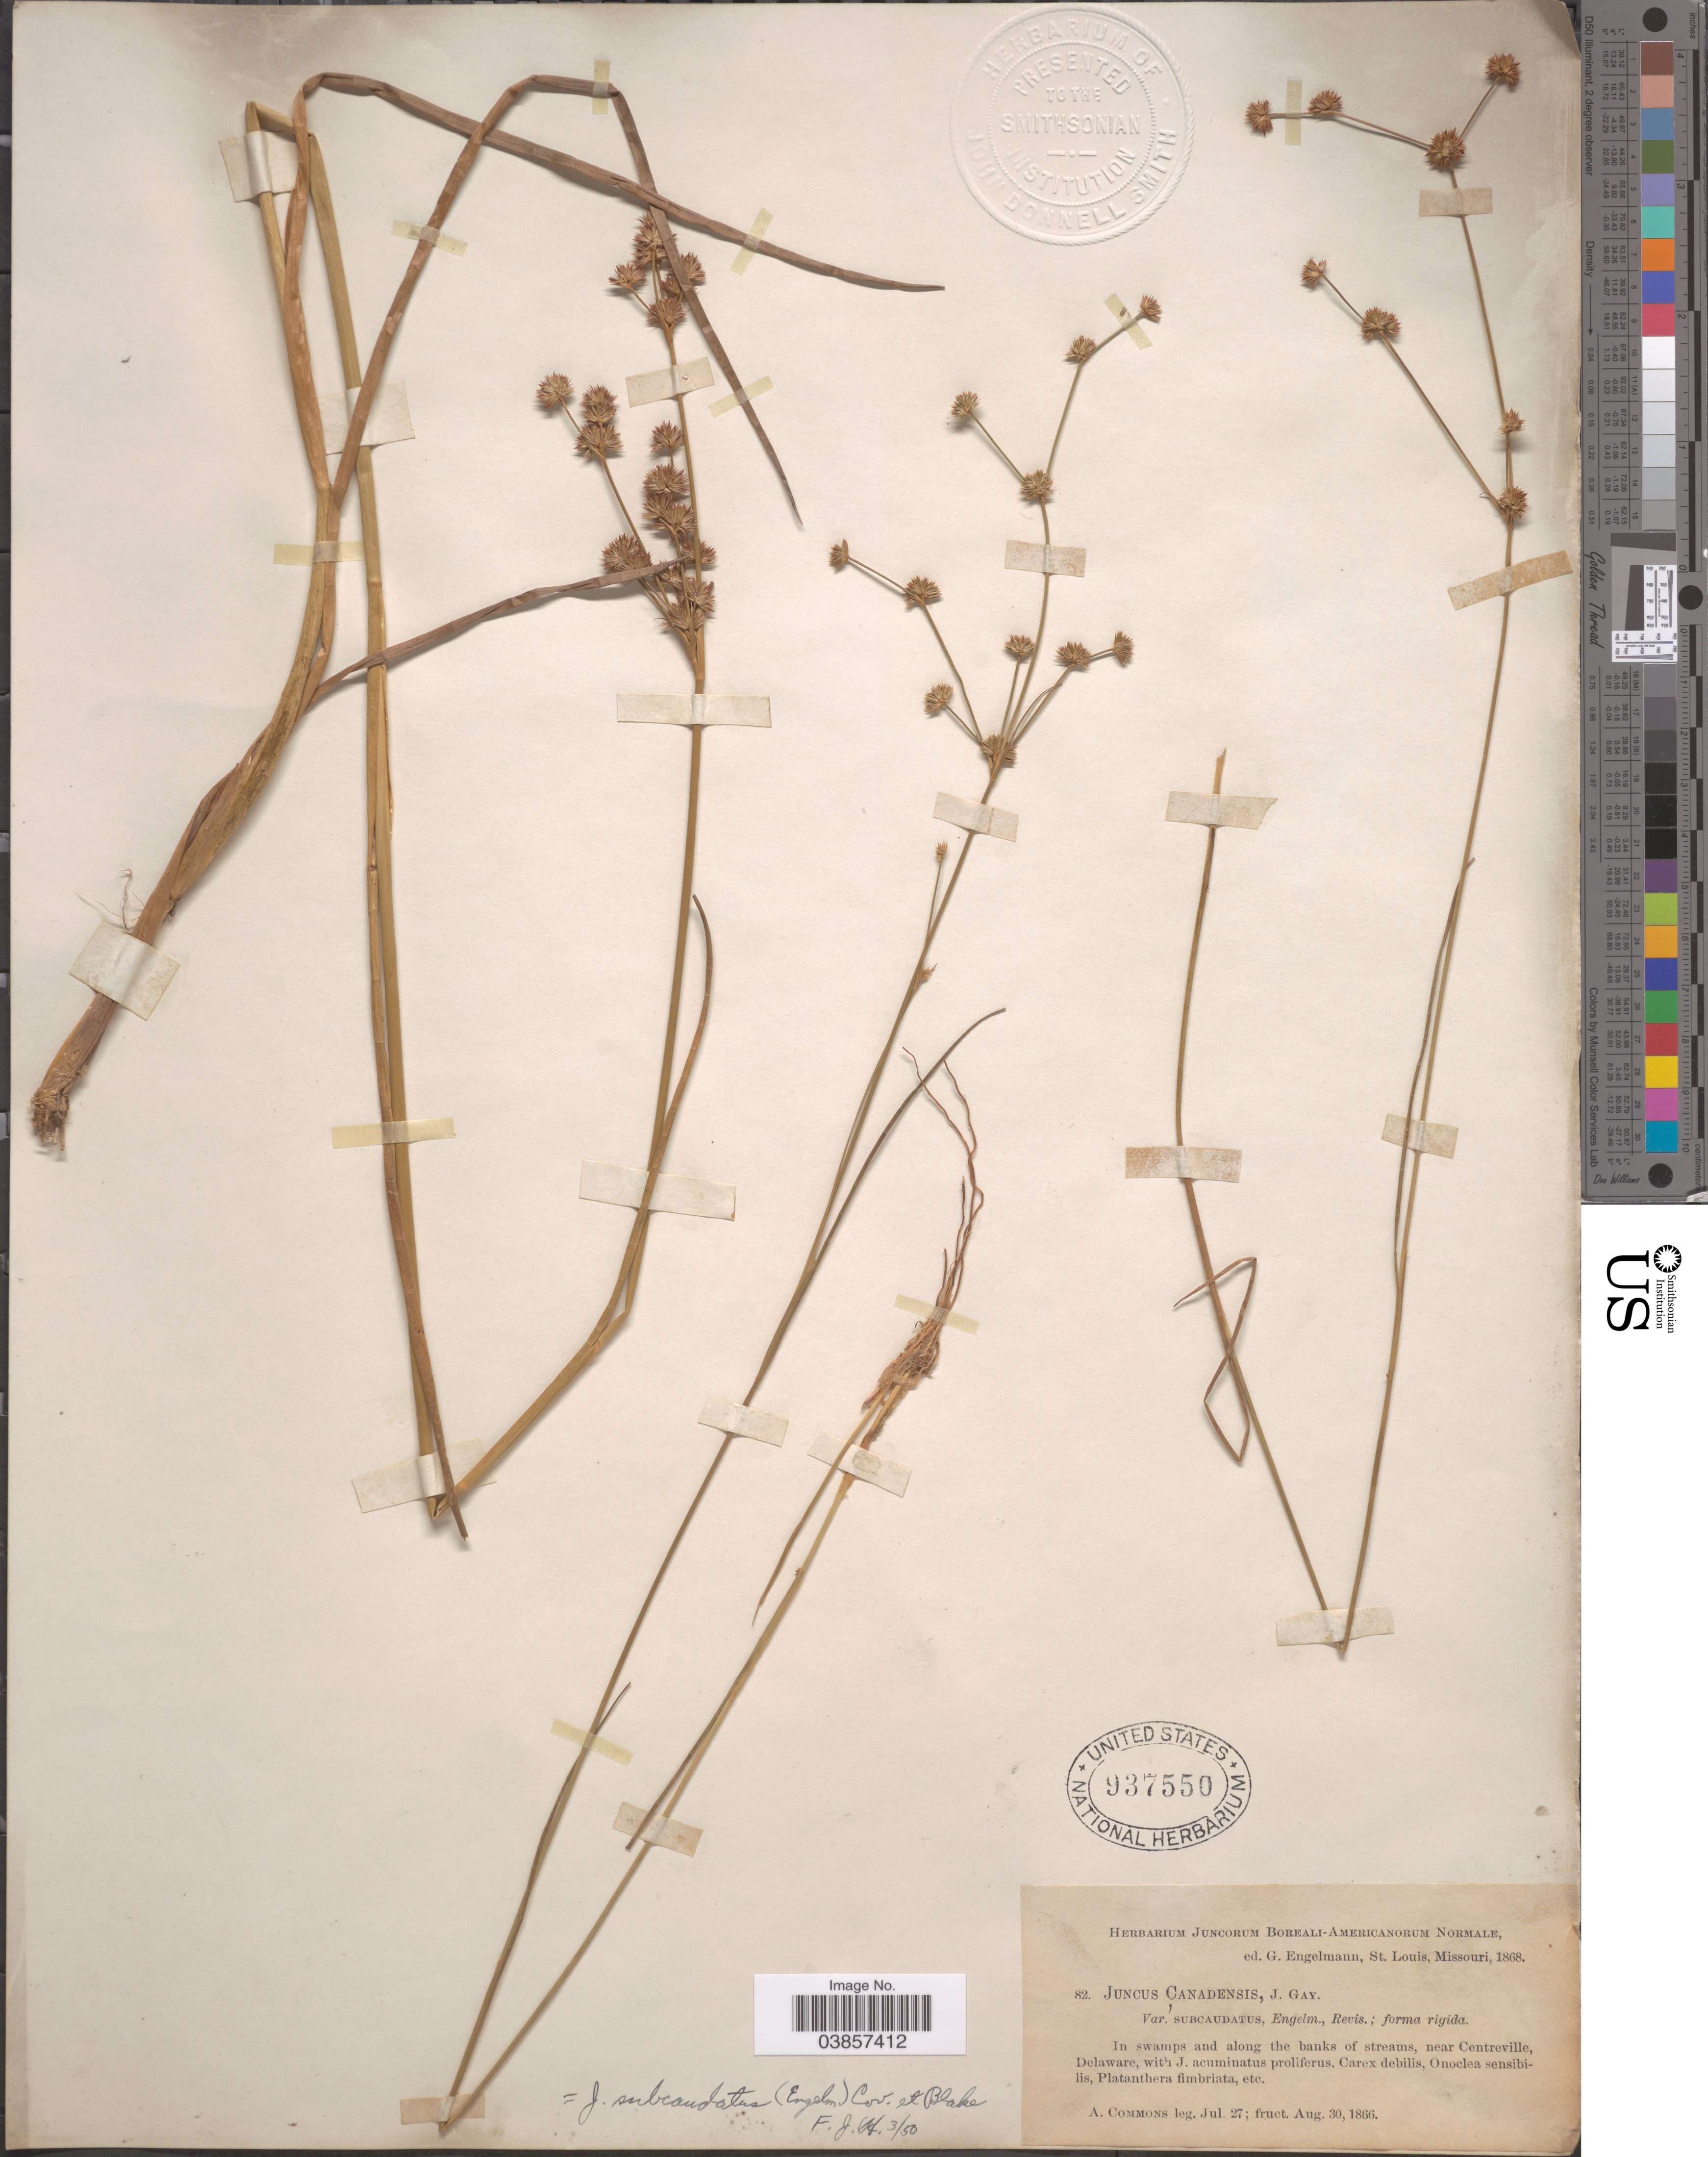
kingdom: Plantae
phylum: Tracheophyta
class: Liliopsida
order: Poales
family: Juncaceae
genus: Juncus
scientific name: Juncus subcaudatus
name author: (Engelm. ex A. Gray) Coville & S.F. Blake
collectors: A. Commons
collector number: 82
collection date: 1866-07-27/1866-08-30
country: United States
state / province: Delaware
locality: In swamps and along the banks of streams, near Centreville.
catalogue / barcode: US 937550